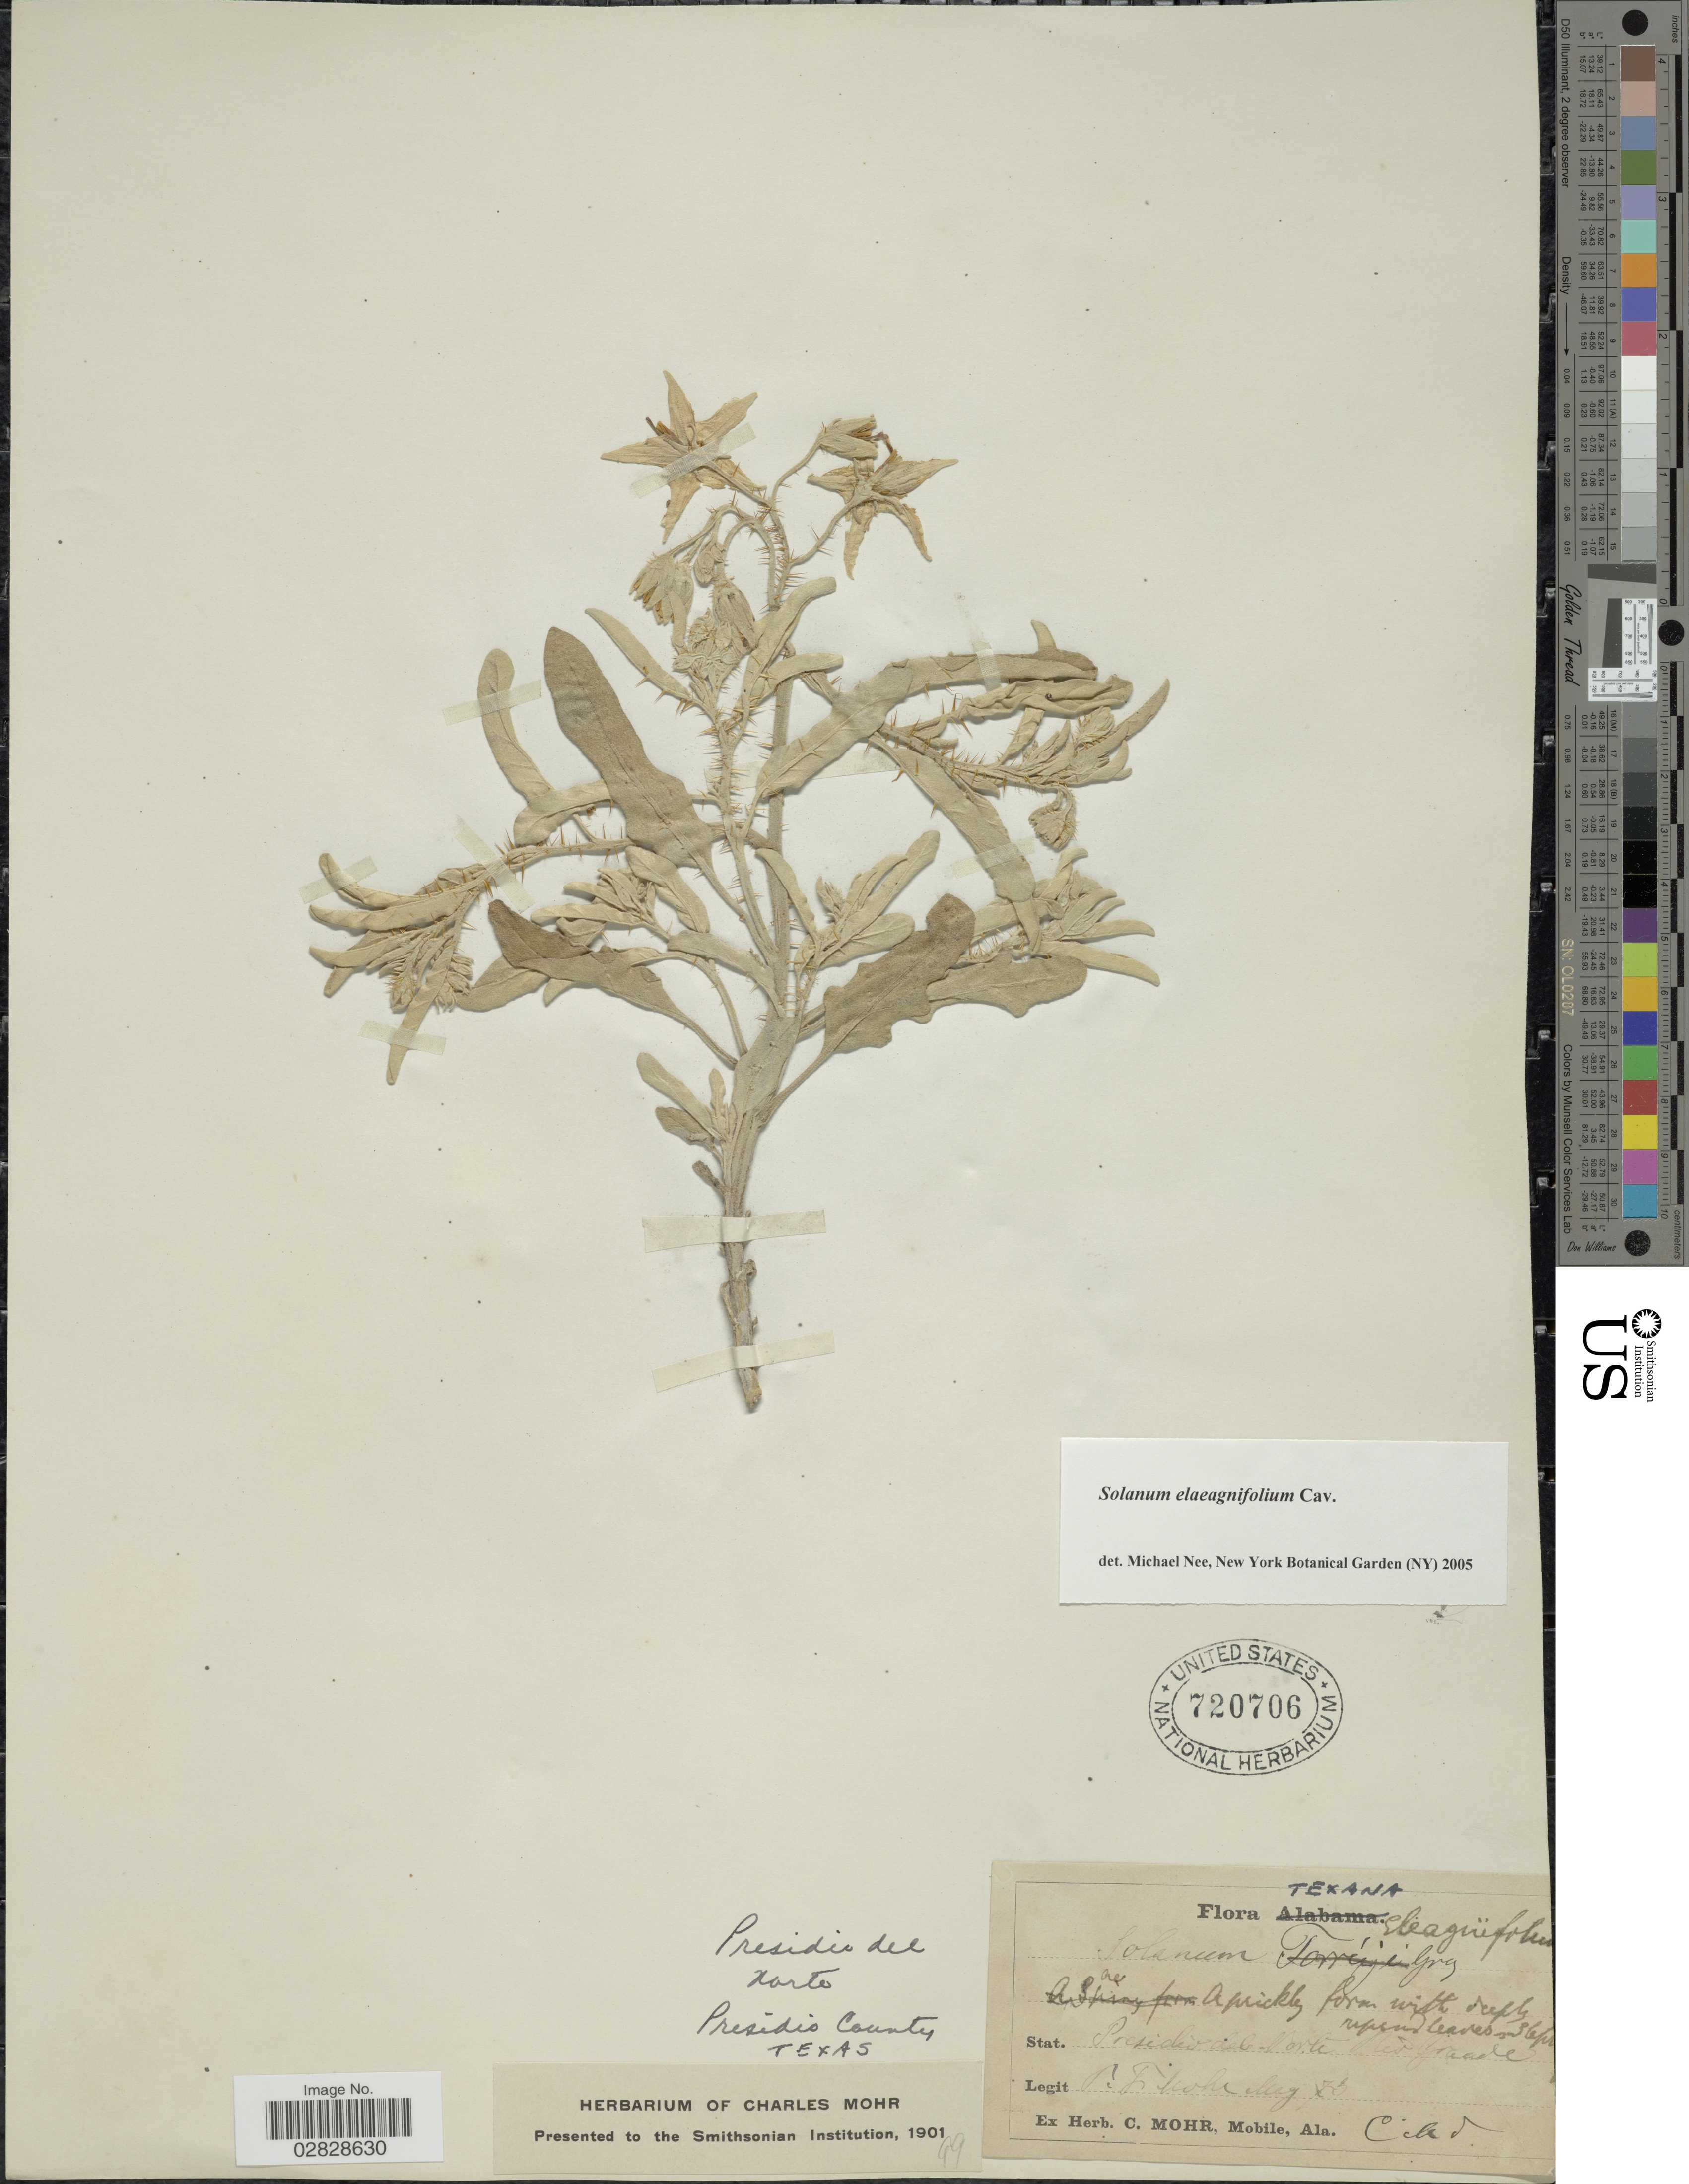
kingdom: Plantae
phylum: Tracheophyta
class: Magnoliopsida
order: Solanales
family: Solanaceae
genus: Solanum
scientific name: Solanum elaeagnifolium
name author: Cav.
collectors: P. F. Mohr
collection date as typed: Transcribed d/m/y: /5/73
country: United States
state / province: Texas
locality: Stat. Presidio del Norte Rio Grande. Presidio del Norte. Presidio County.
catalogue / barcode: US 720706